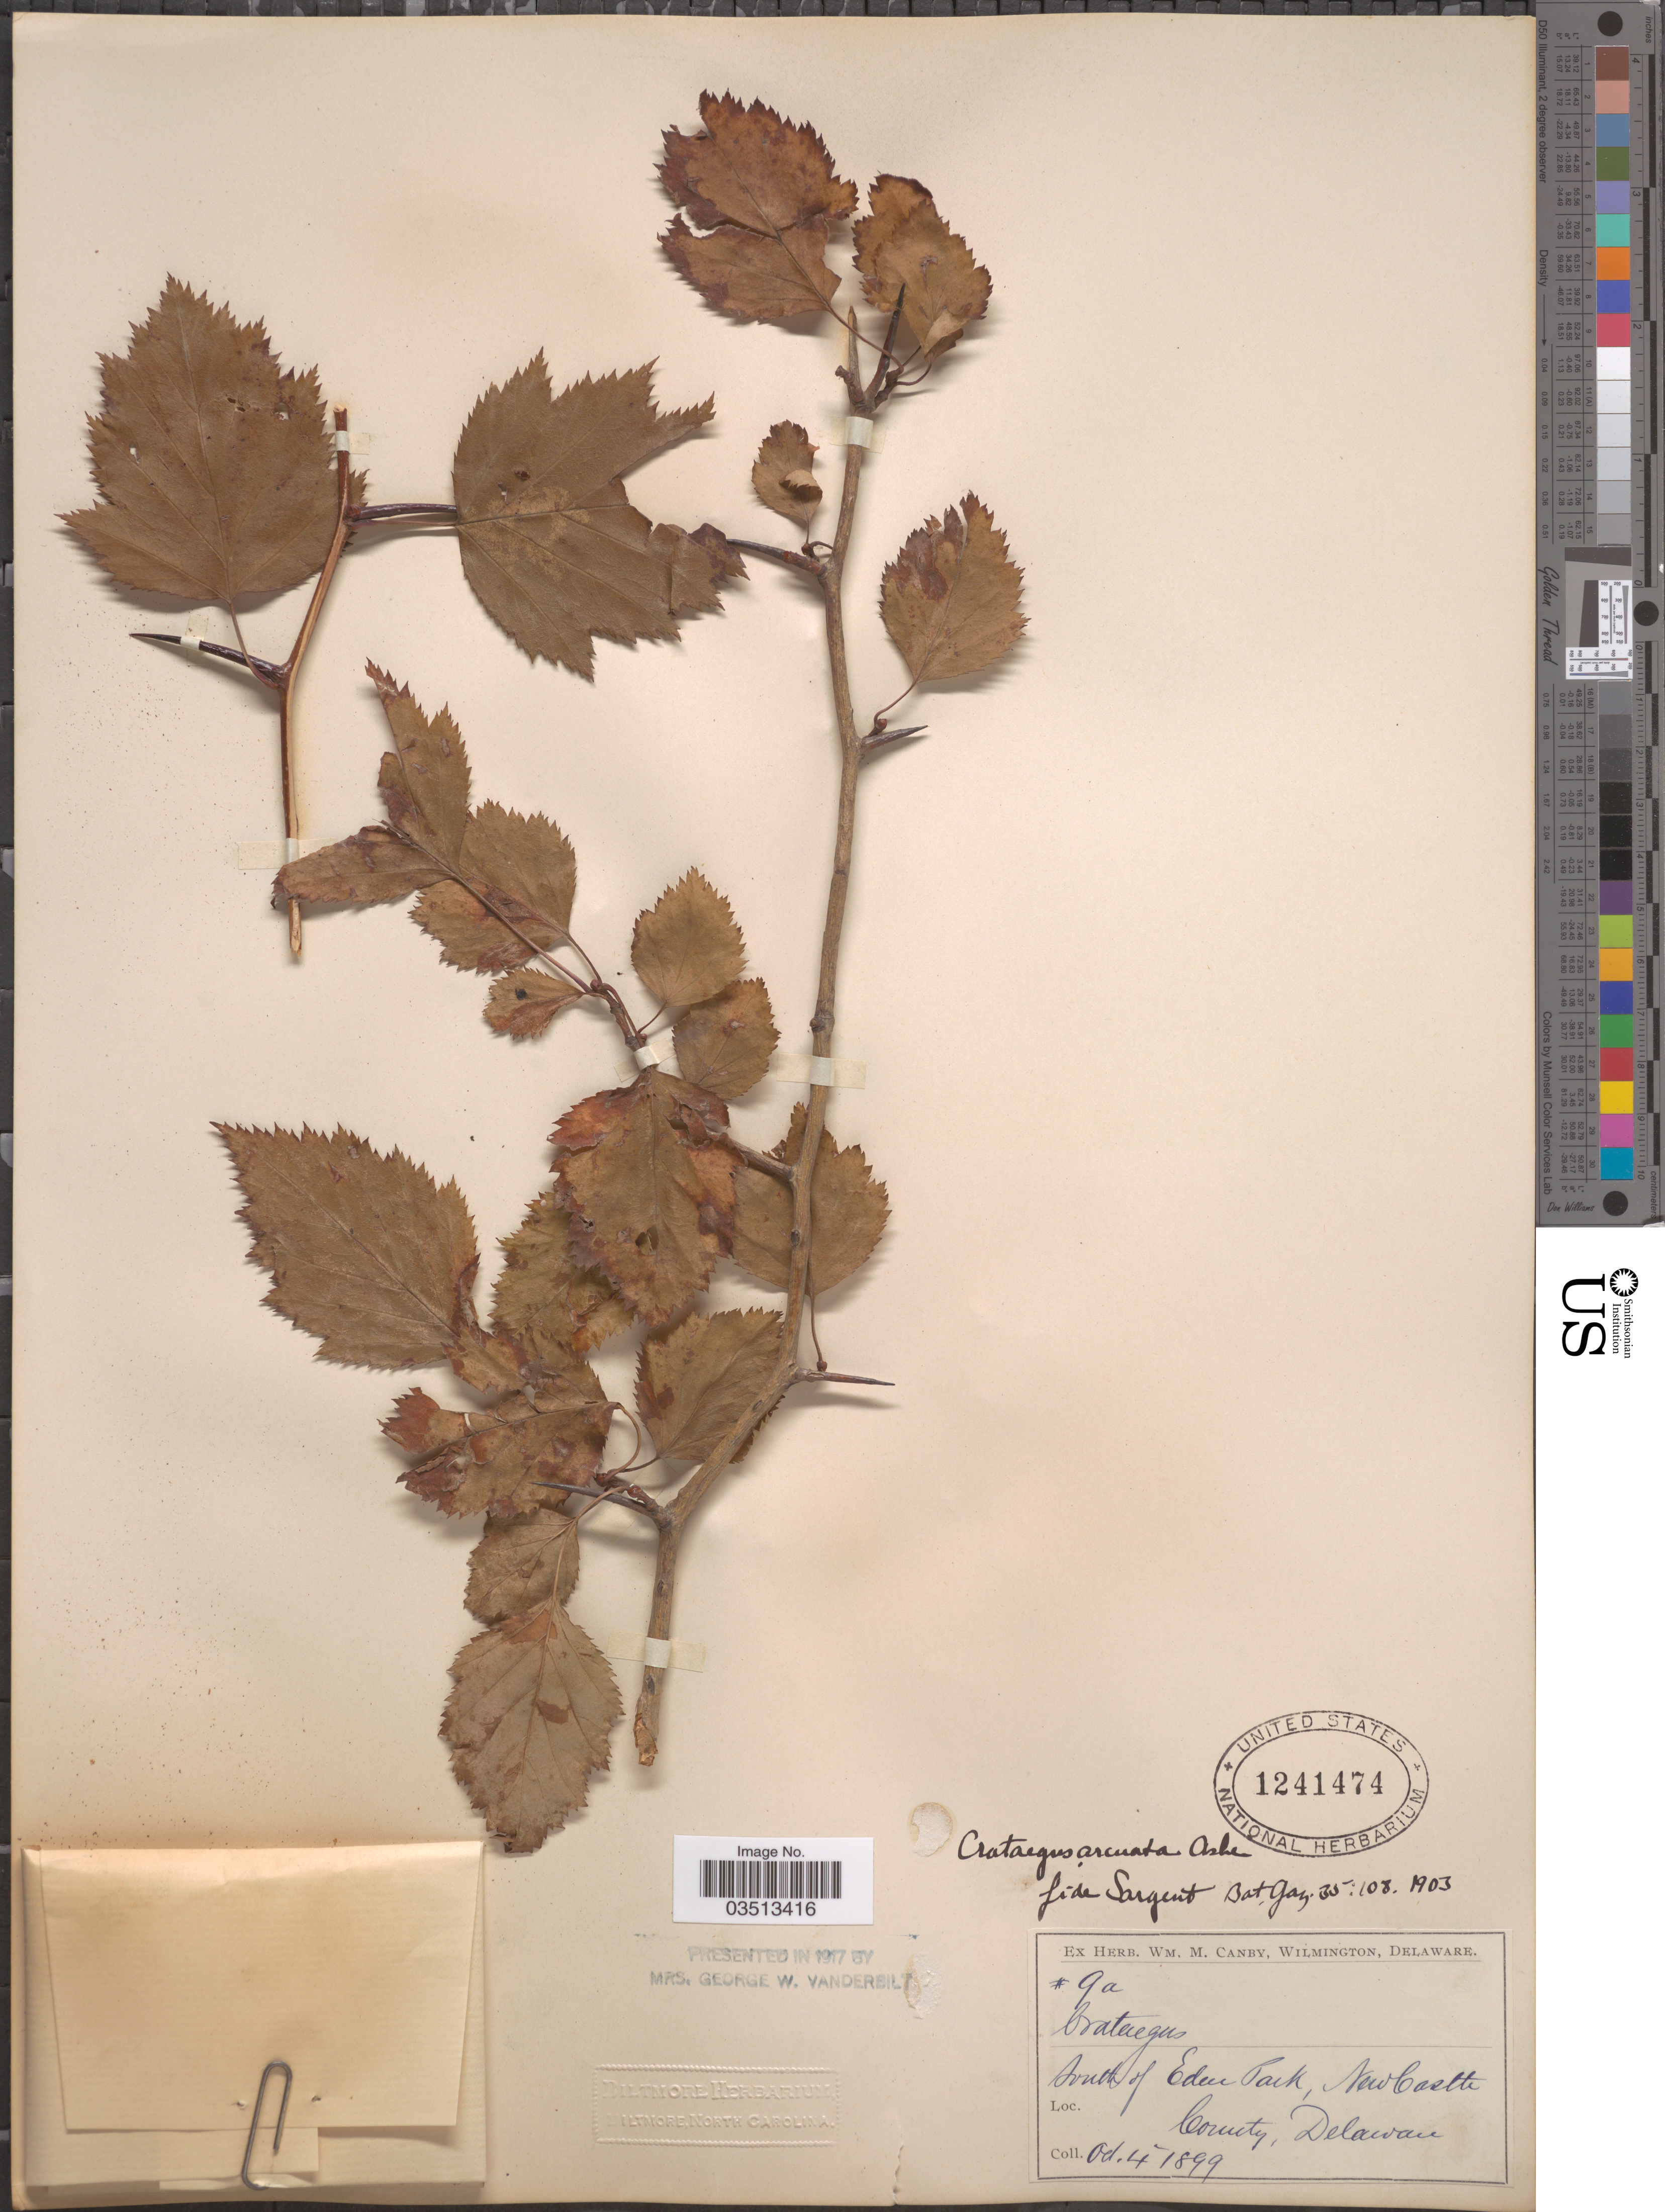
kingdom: Plantae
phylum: Tracheophyta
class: Magnoliopsida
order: Rosales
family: Rosaceae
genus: Crataegus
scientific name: Crataegus arcuata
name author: Ashe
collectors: ex herb. W.M. Canby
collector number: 9a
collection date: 1899-10-04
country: United States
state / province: Delaware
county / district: New Castle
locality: South of Eden Park, New Castle County.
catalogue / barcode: US 1241474